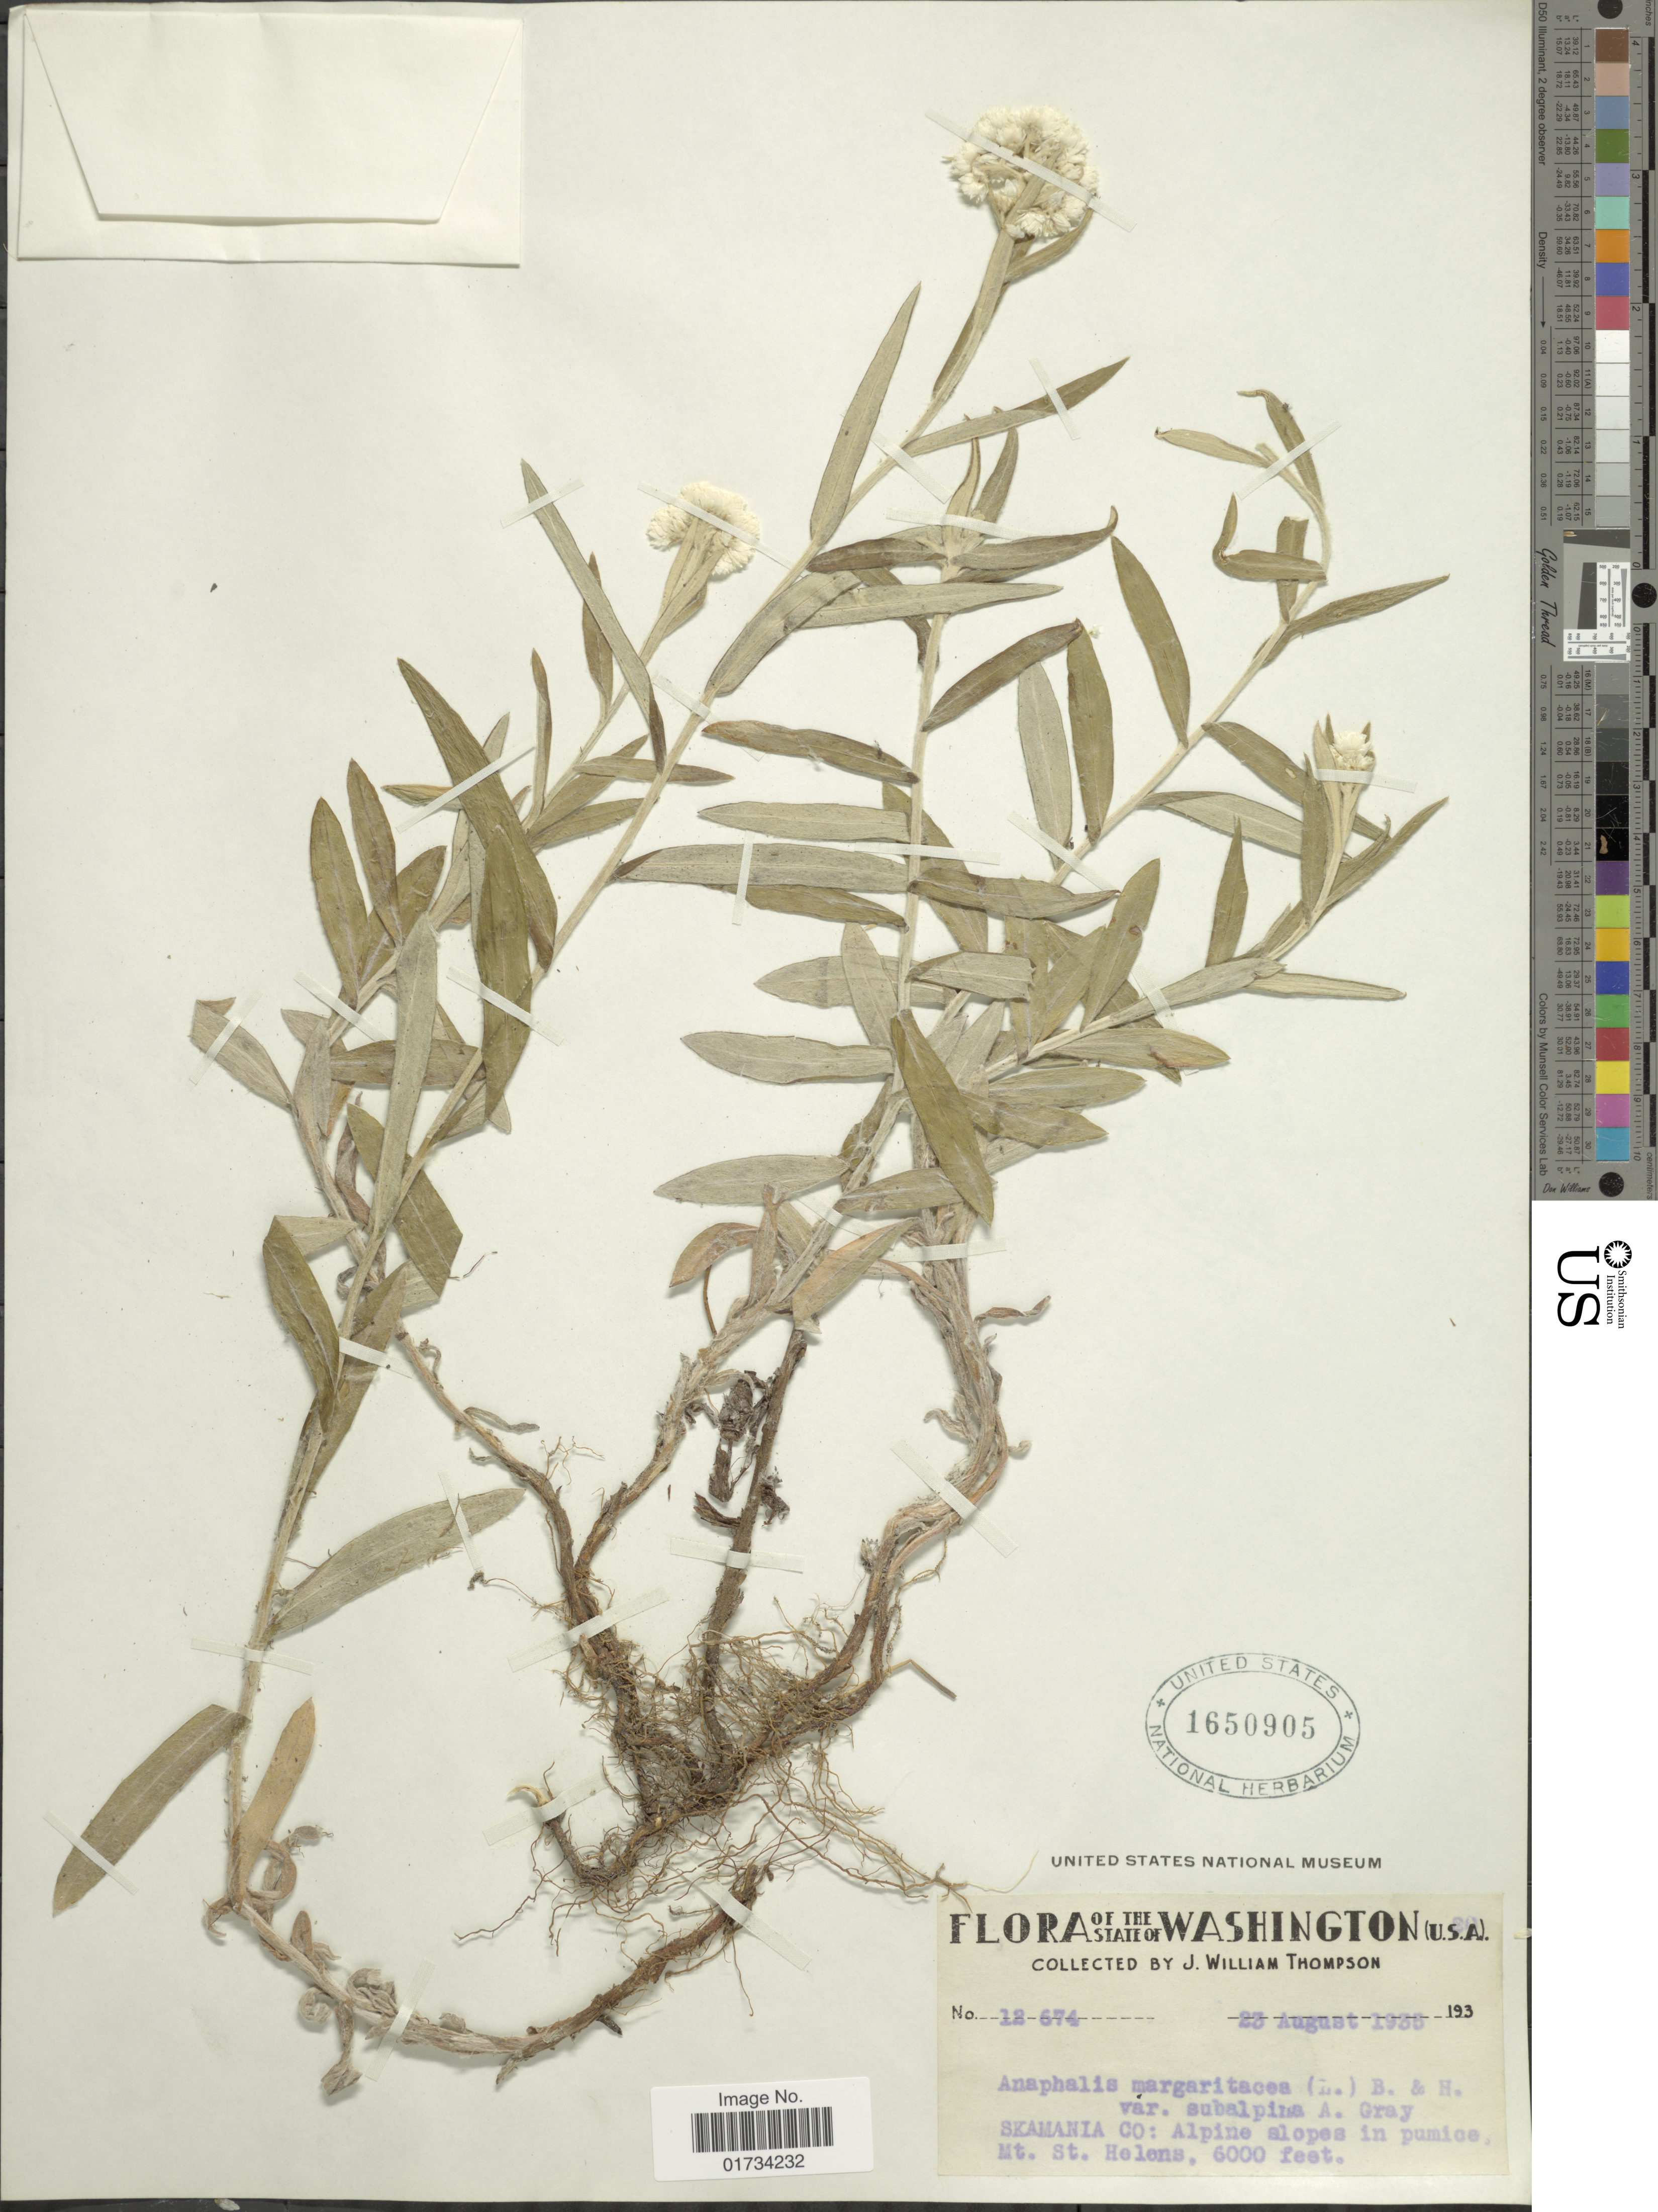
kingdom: Plantae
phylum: Tracheophyta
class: Magnoliopsida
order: Asterales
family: Asteraceae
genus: Anaphalis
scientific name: Anaphalis margaritacea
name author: (L.) Benth. & Hook. f.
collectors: J. W. Thompson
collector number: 12674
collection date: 1938-08-23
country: United States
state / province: Washington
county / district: Skamania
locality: Skamania Co: alpine slopes in pumice, Mt. St. Helens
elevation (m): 1829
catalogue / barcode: US 1650905